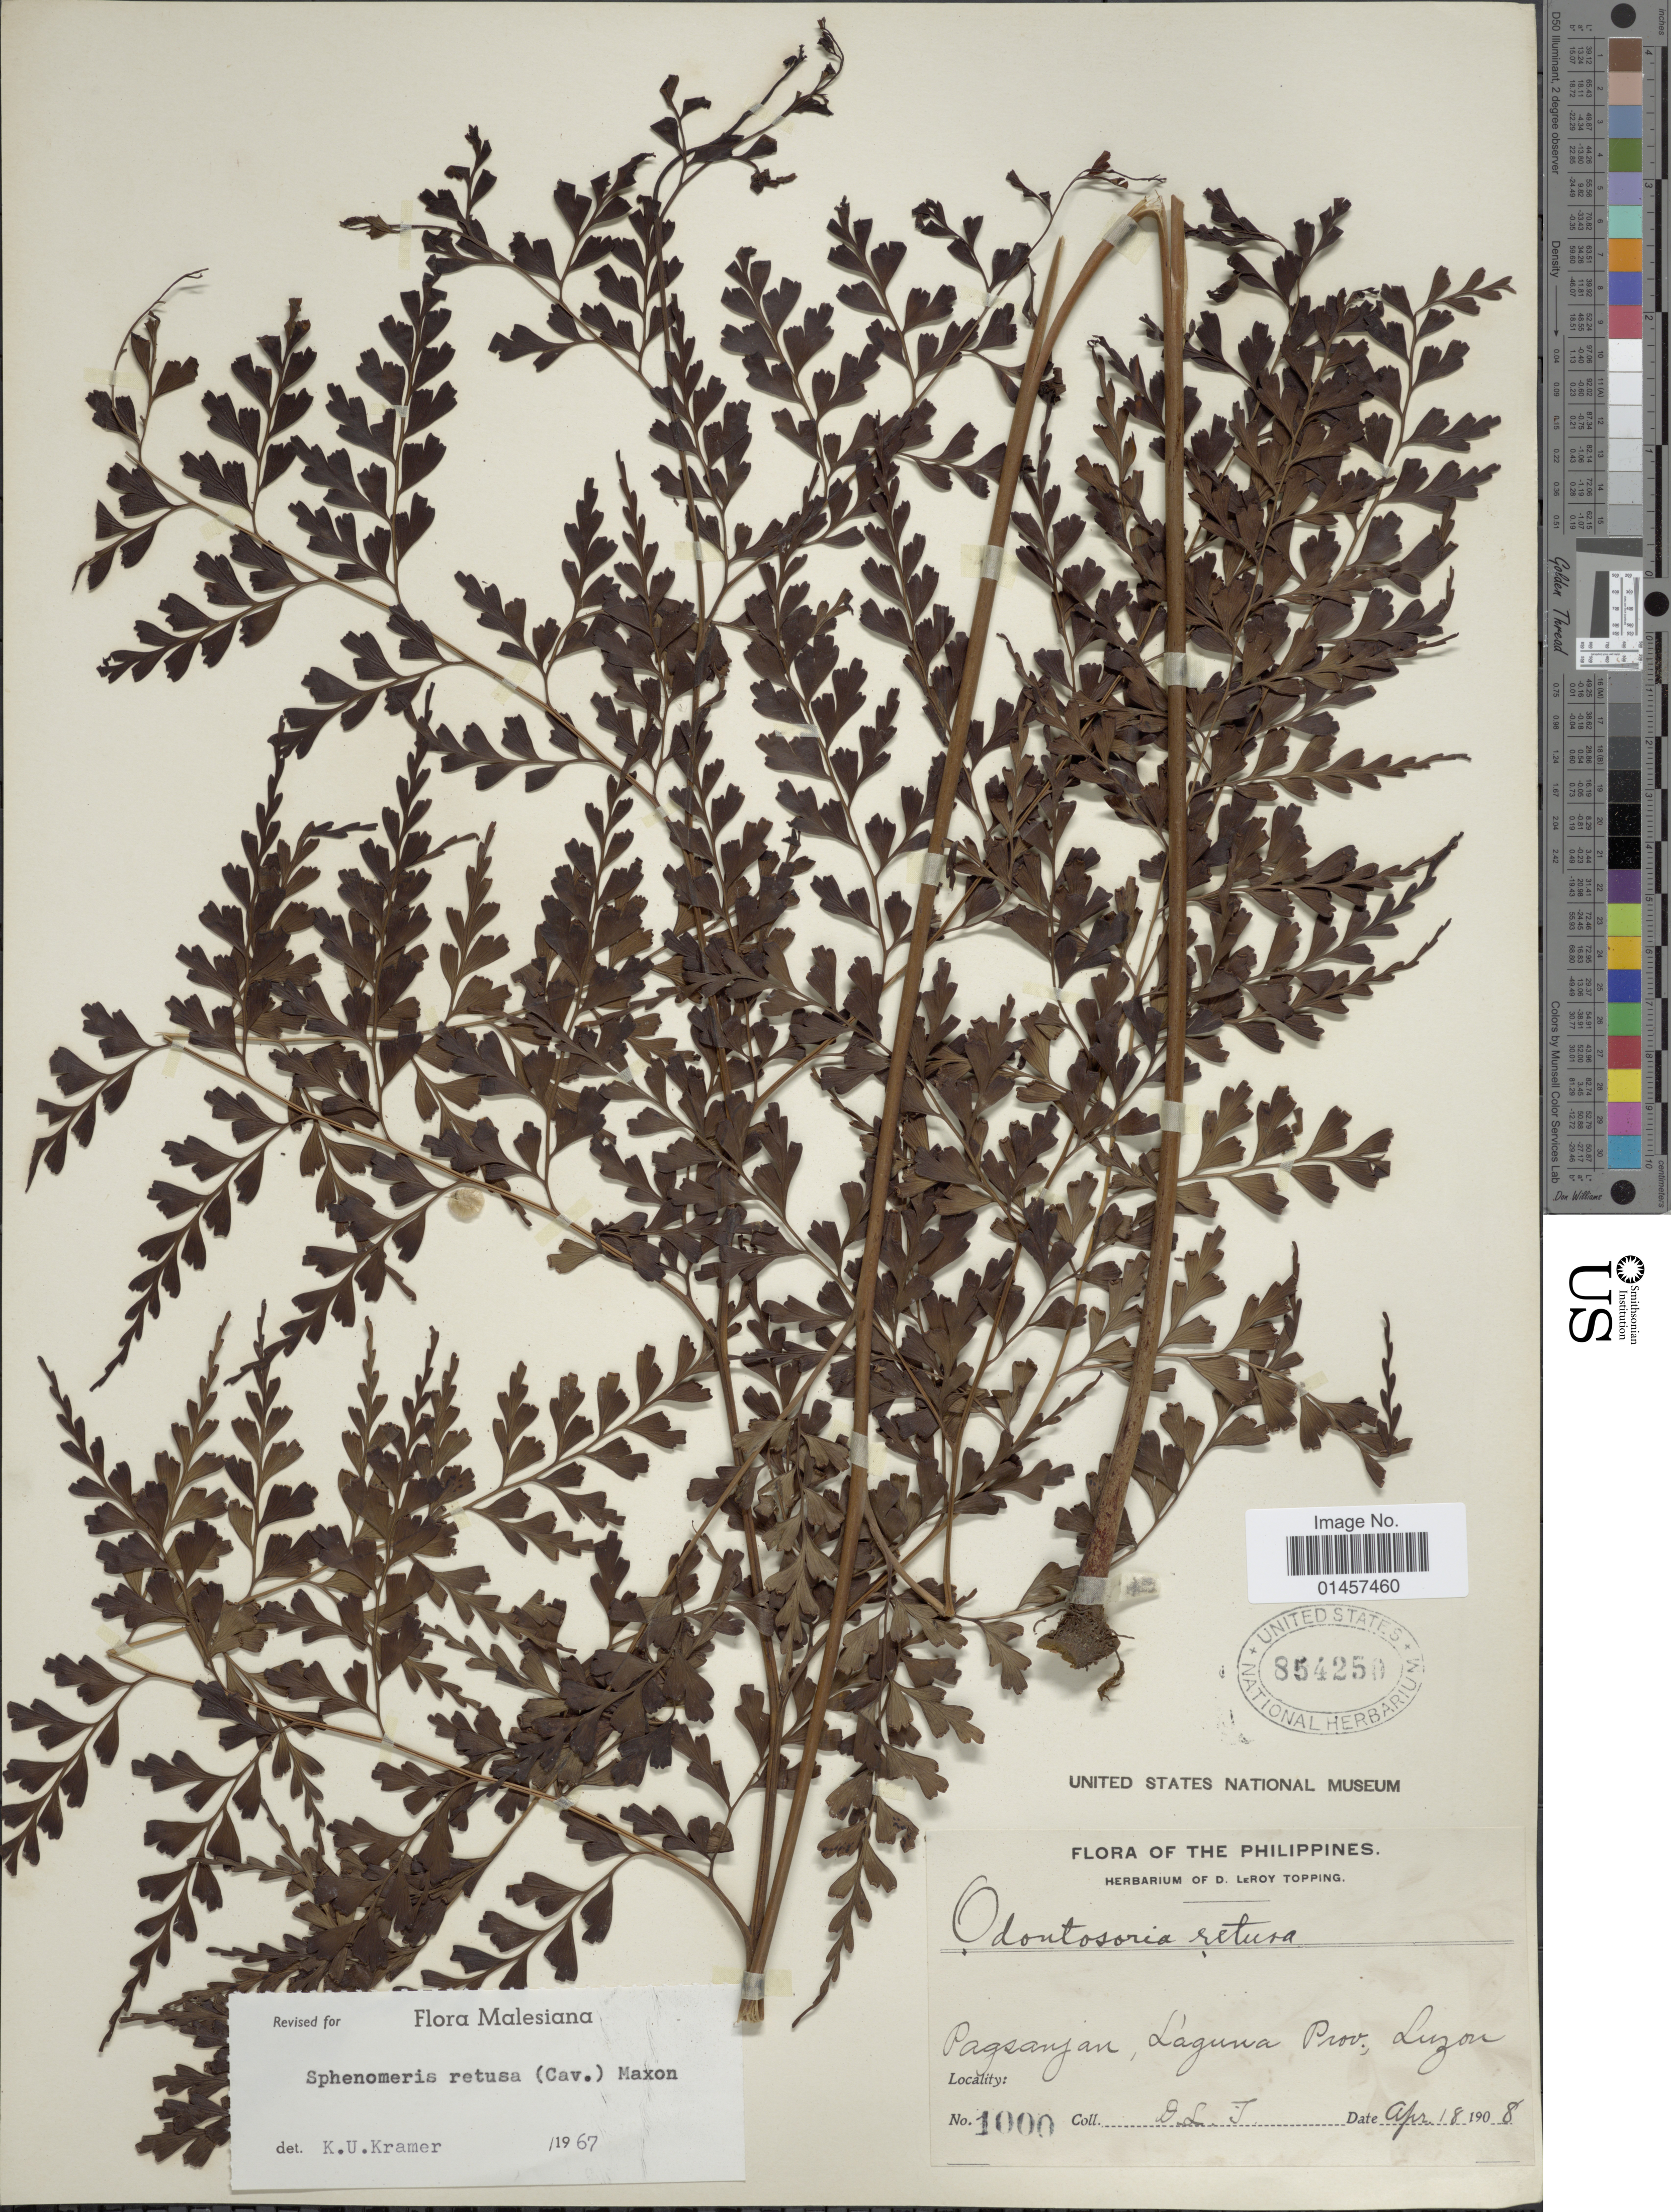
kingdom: Plantae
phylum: Tracheophyta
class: Polypodiopsida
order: Polypodiales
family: Lindsaeaceae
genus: Sphenomeris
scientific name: Sphenomeris retusa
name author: (Cav.) Maxim.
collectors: D. L. Topping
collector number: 1000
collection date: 1908-04-18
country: Philippines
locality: Pagsanjan, Laguna prov. Luzon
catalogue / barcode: US 854250